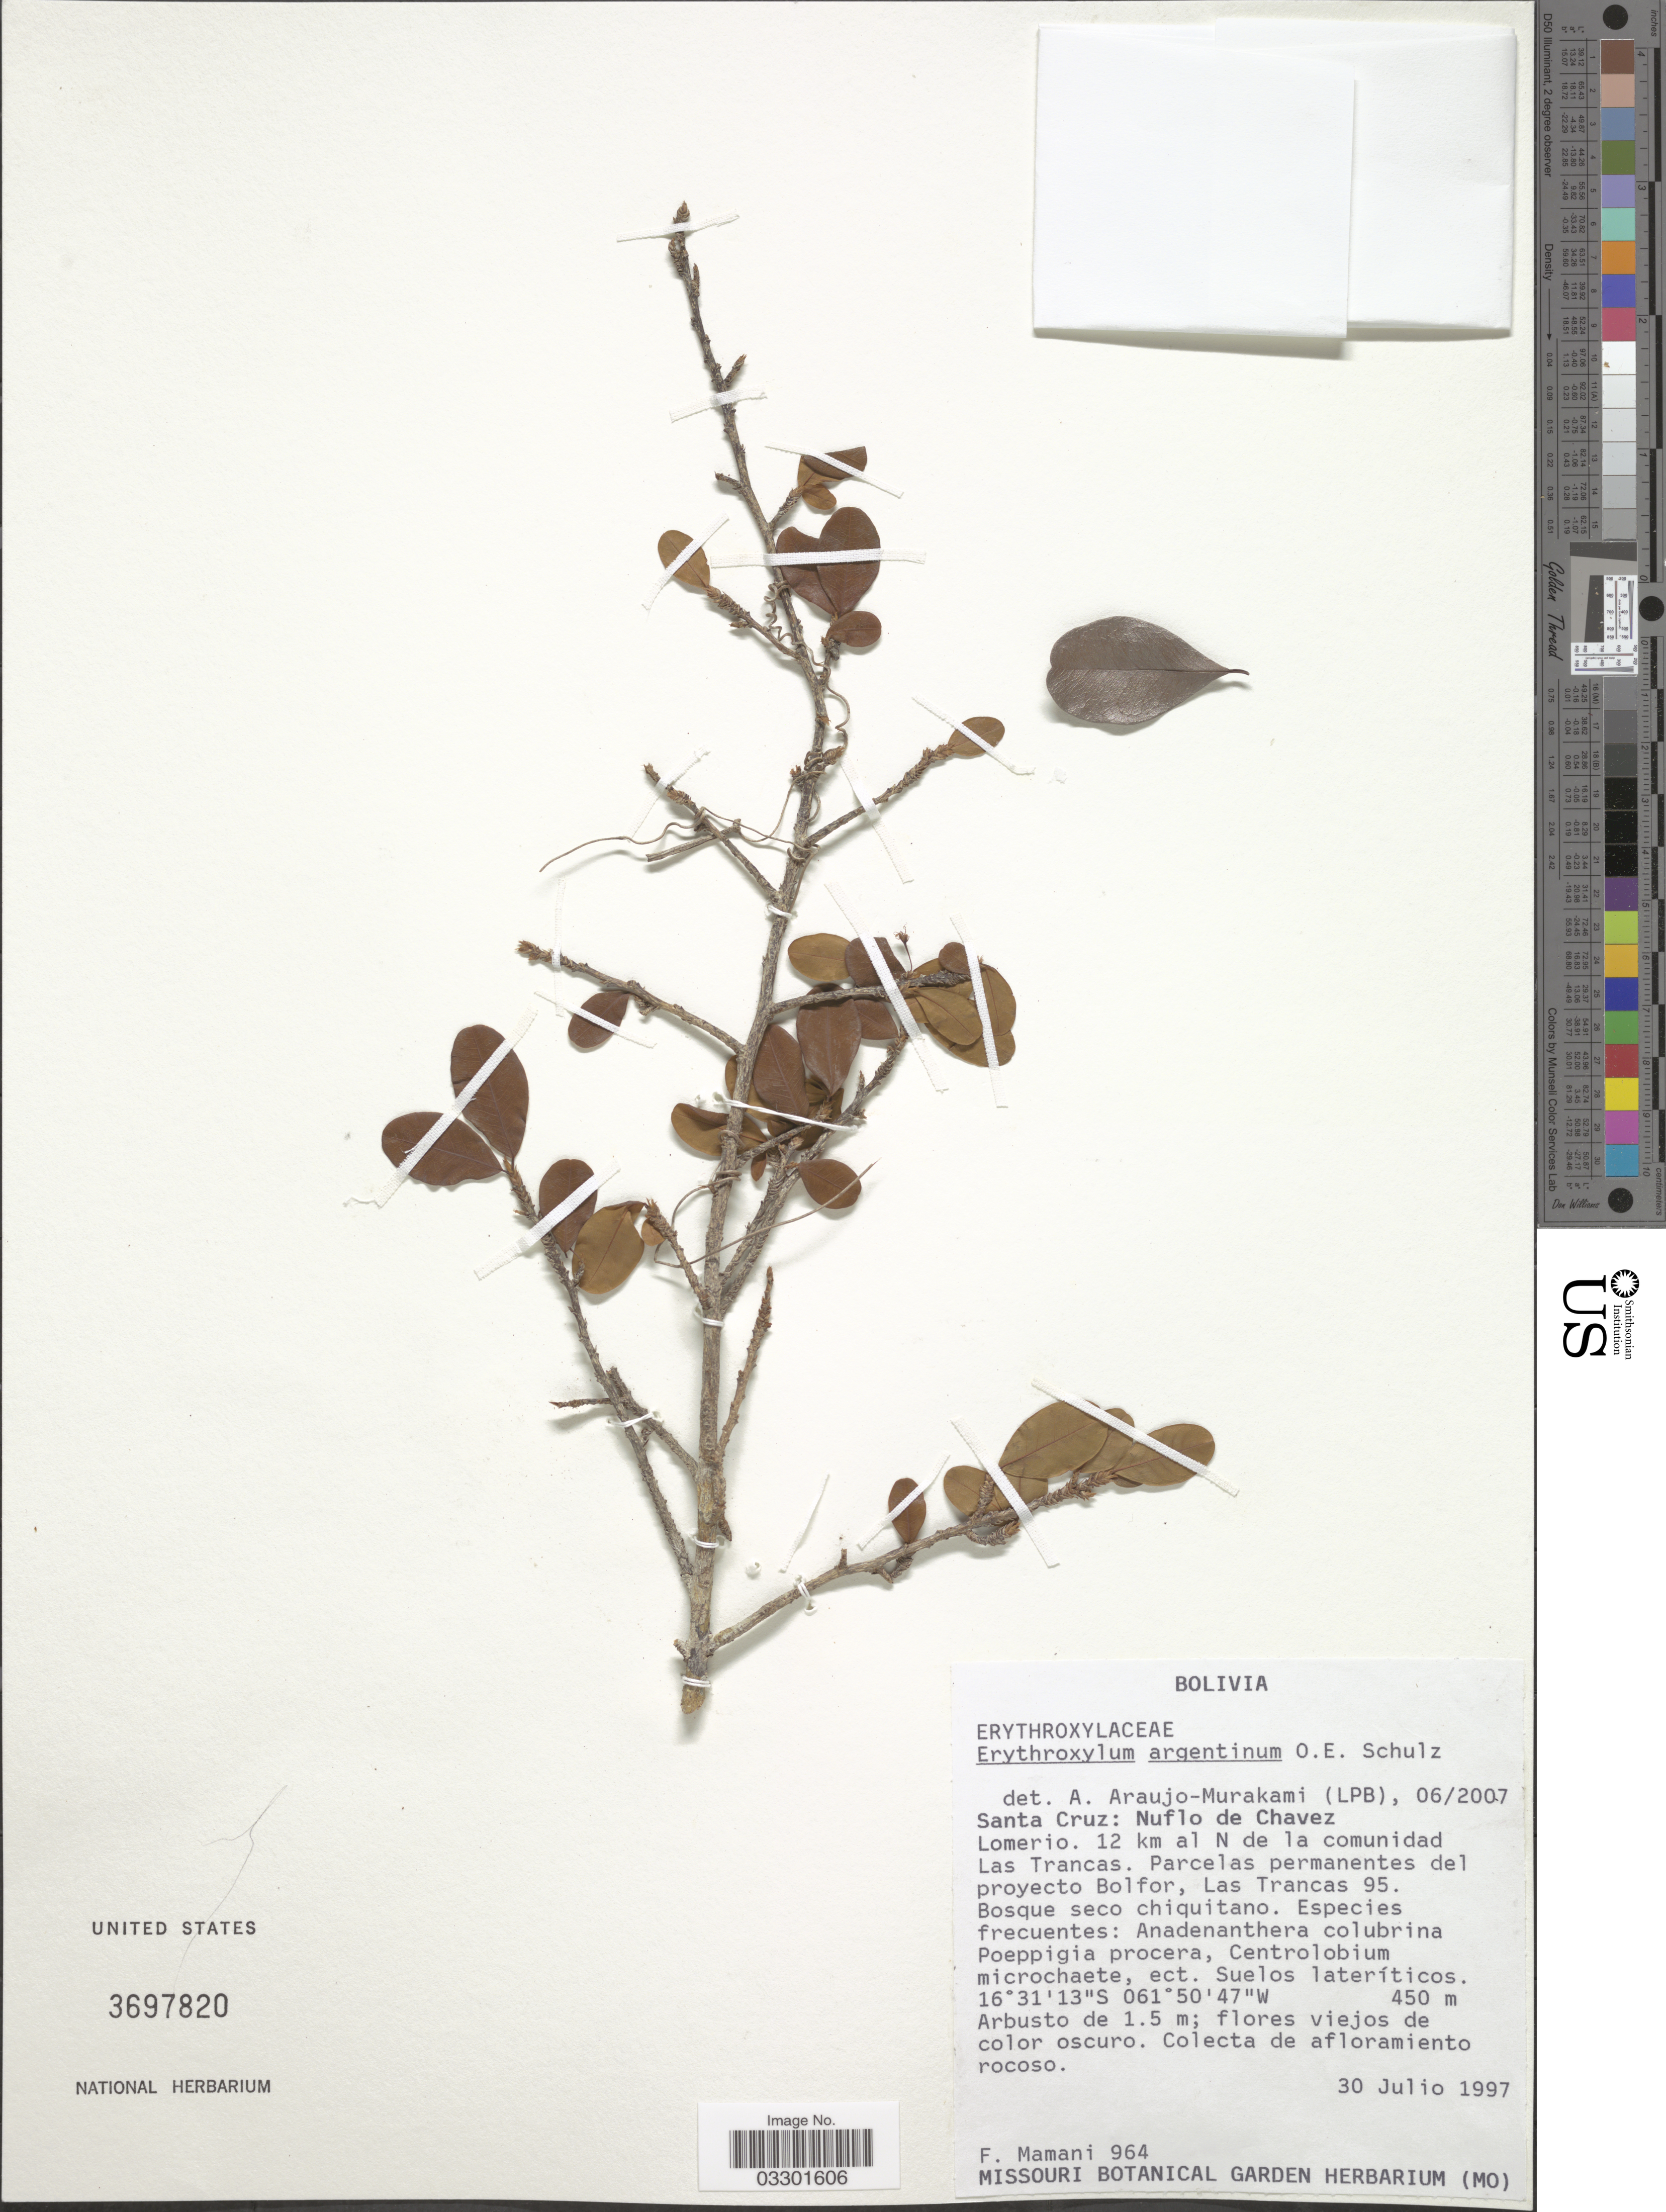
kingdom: Plantae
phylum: Tracheophyta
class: Magnoliopsida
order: Malpighiales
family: Erythroxylaceae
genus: Erythroxylum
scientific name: Erythroxylum argentinum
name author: O.E. Schulz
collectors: F. Mamani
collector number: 964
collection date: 1997-07-30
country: Bolivia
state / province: Santa Cruz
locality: Nuflo de Chavez. Lomerio. 12 km al N de la comunidad Las Trancas. Parcelas permanentes del proyecto Bolfor, Las Trancas 95.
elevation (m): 450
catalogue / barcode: US 3697820